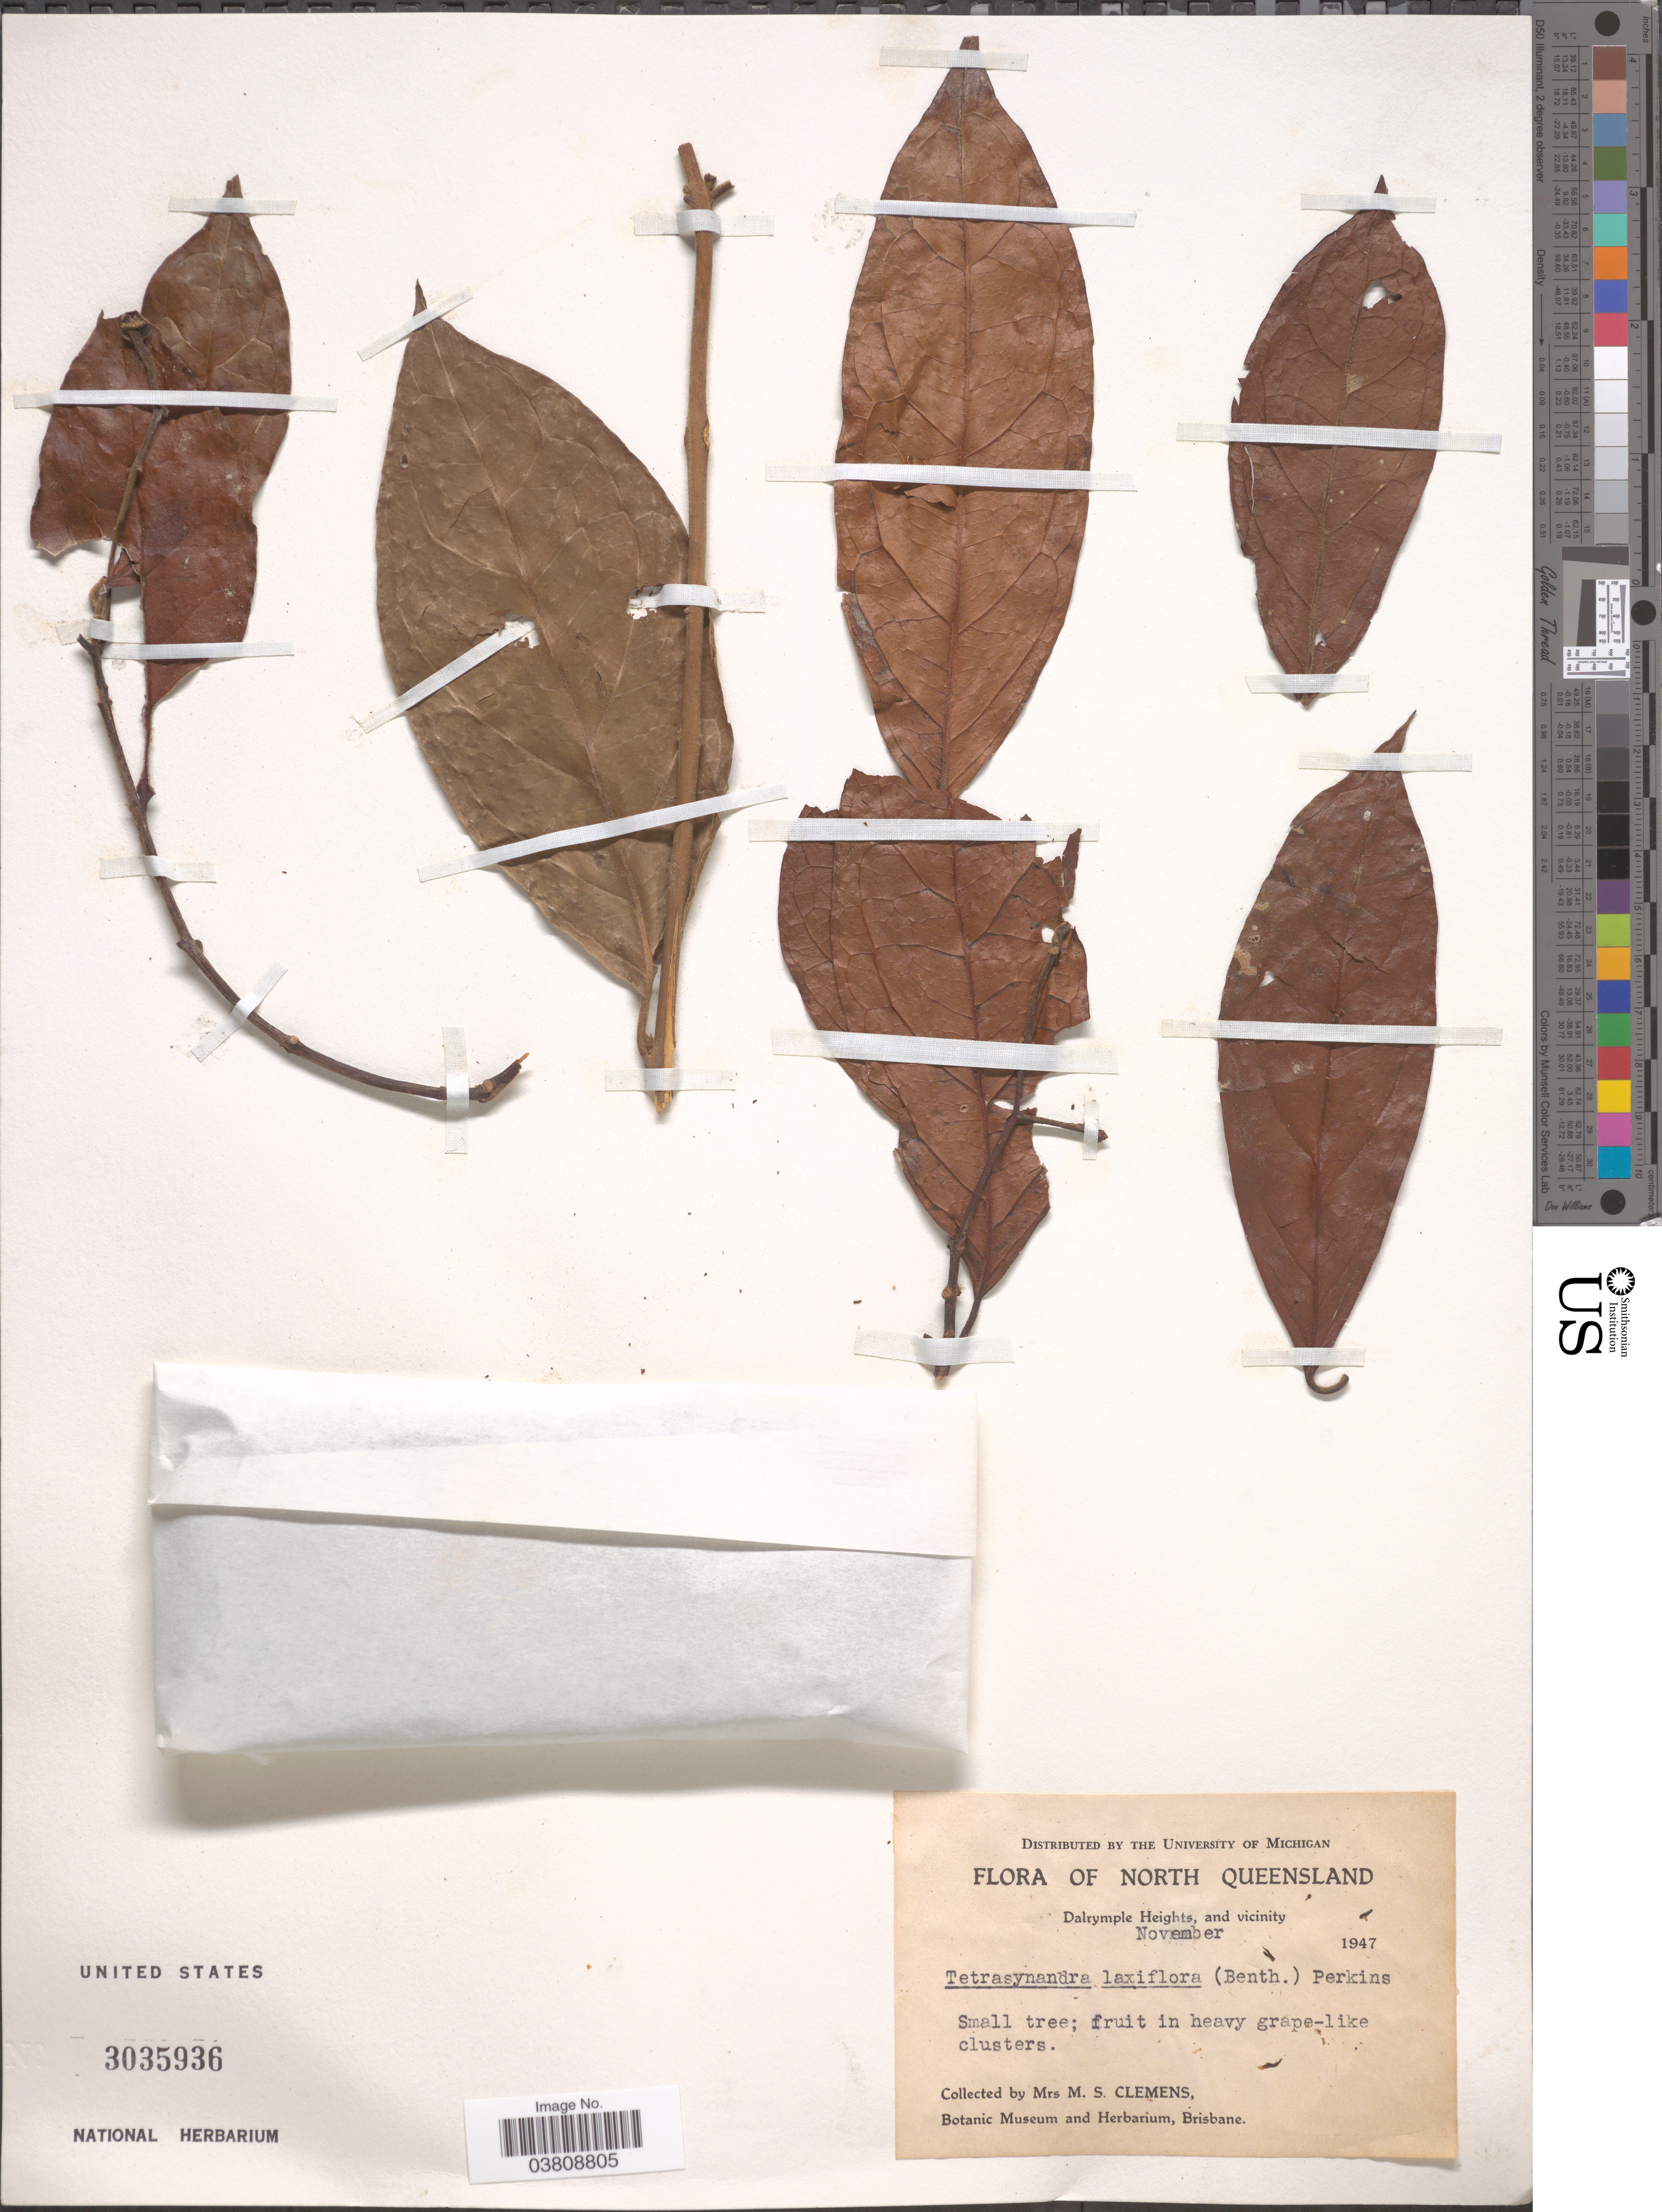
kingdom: Plantae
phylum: Tracheophyta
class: Magnoliopsida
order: Laurales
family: Monimiaceae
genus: Tetrasynandra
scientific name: Tetrasynandra laxiflora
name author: Perkins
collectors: M. S. Clemens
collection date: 1947-11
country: Australia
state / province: Queensland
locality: North Queensland. Dalrymple Heights, and vicinity.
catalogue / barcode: US 3035936